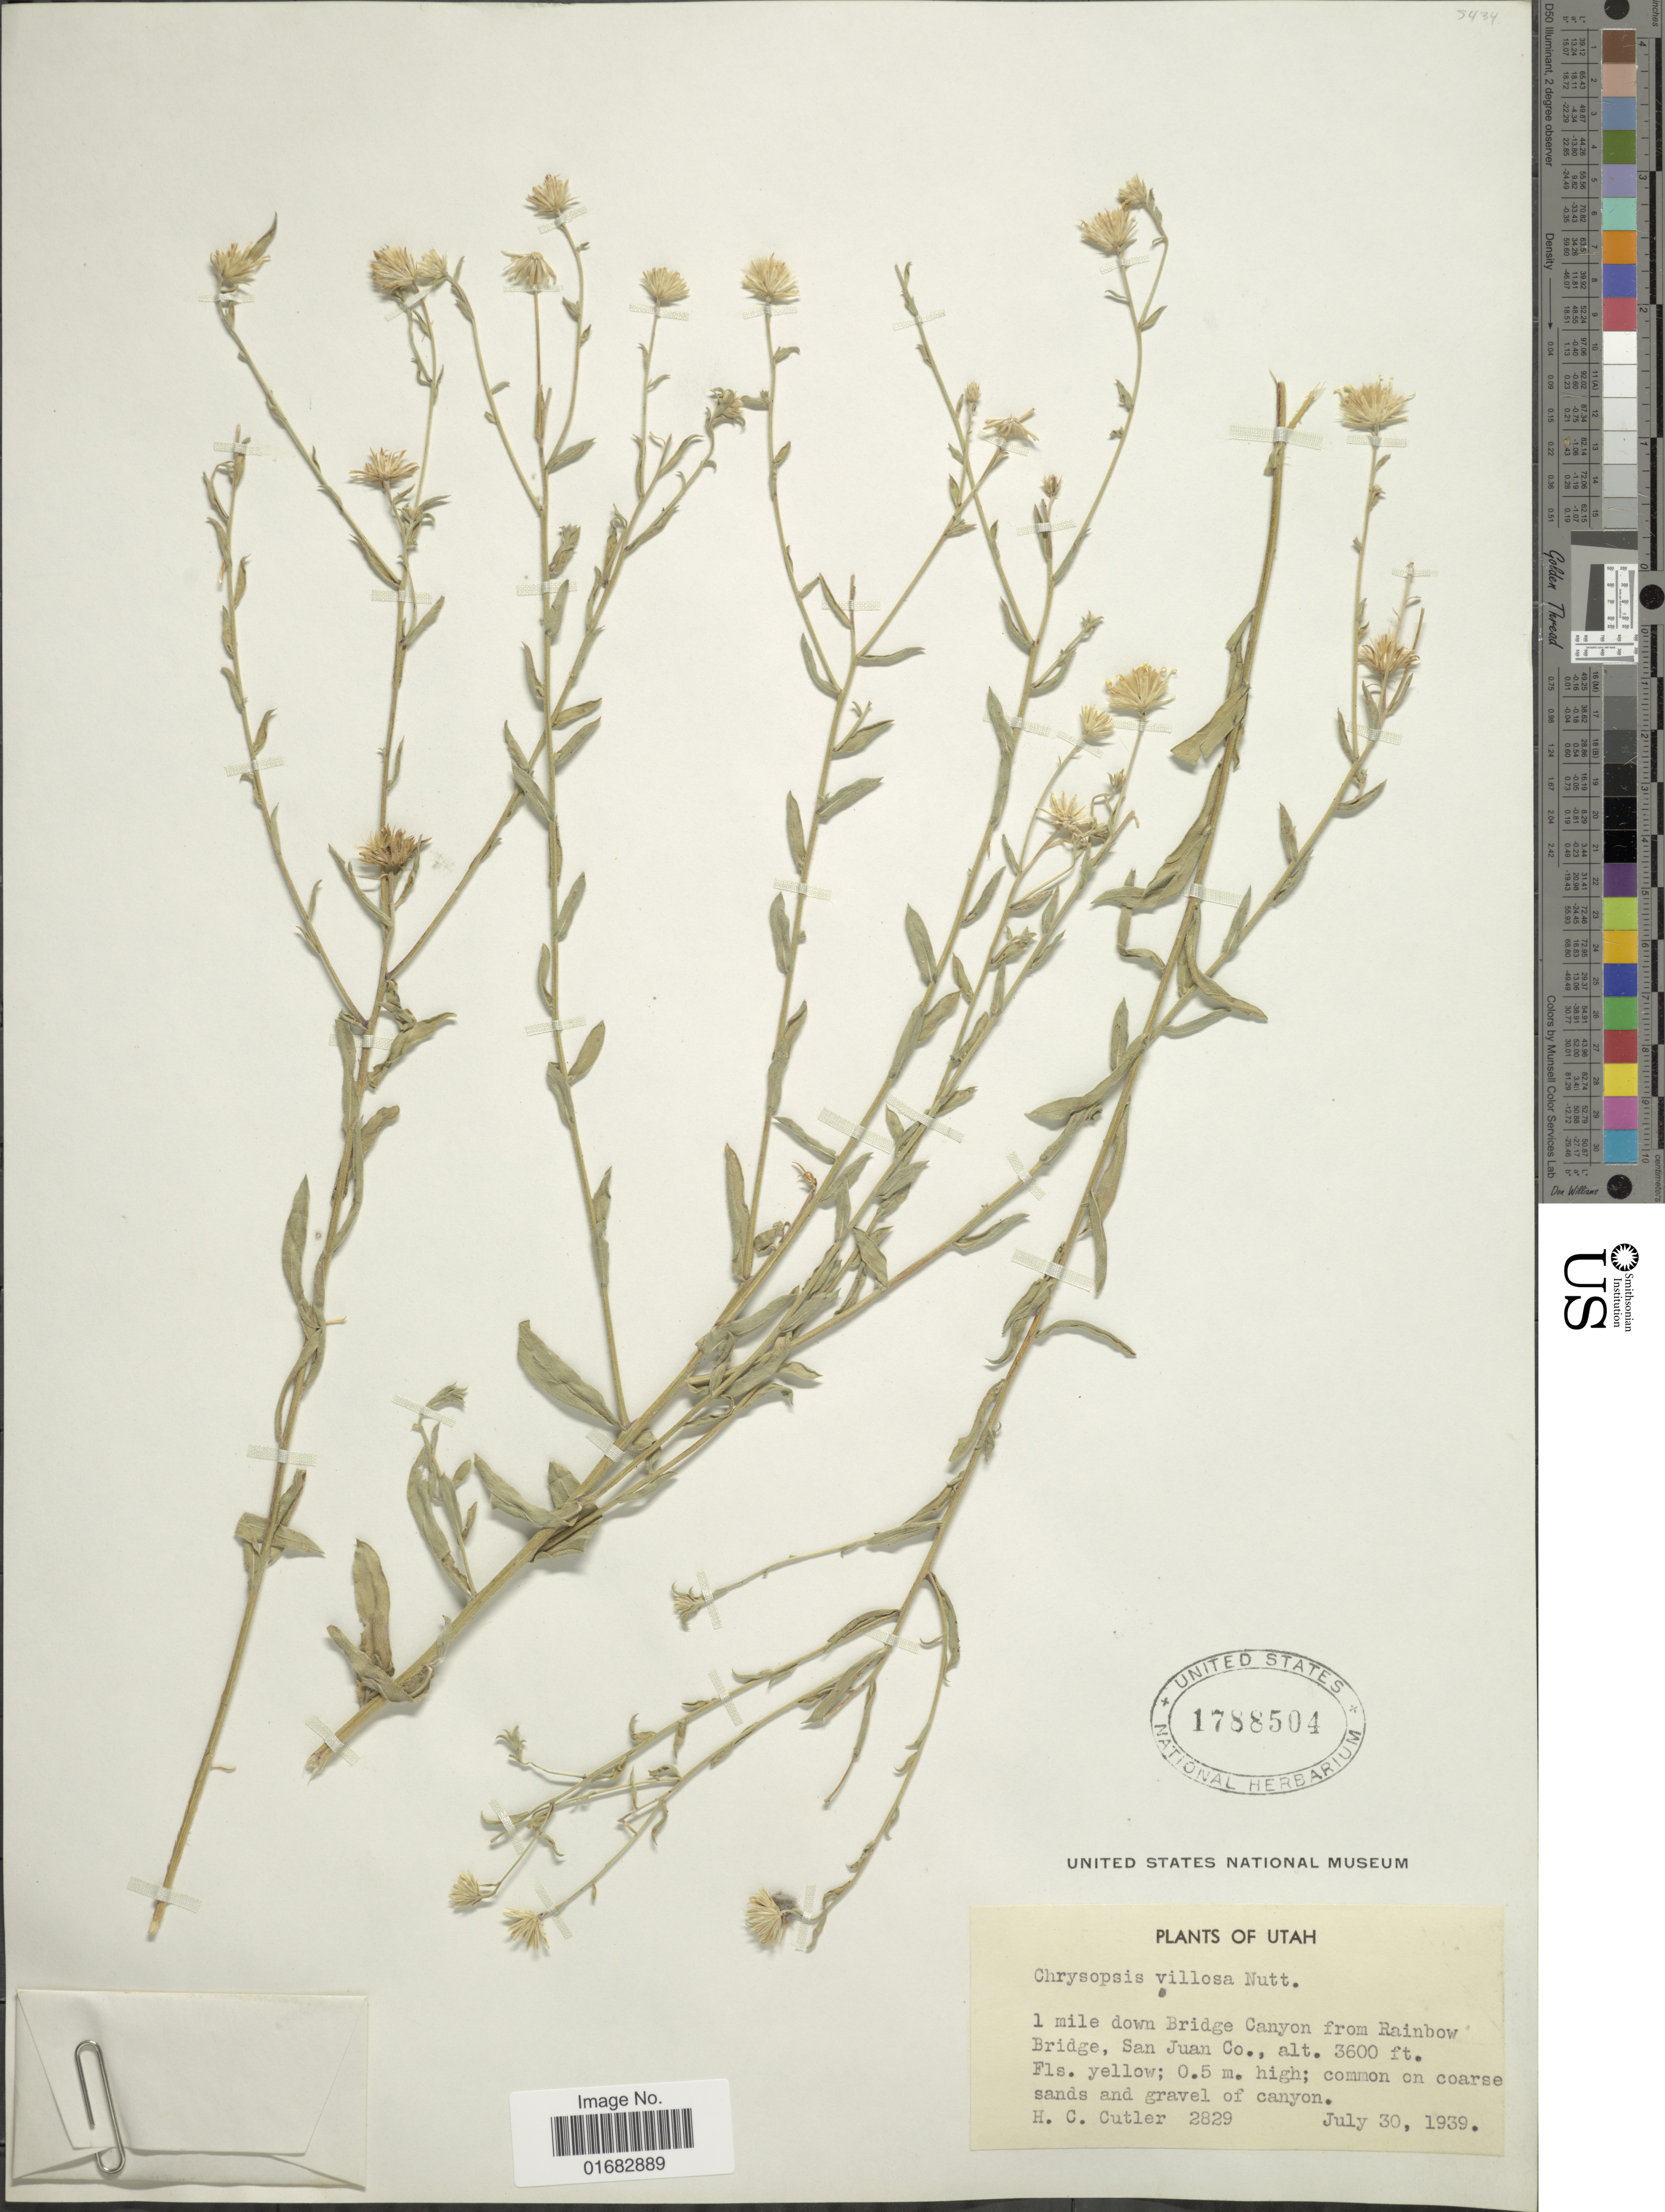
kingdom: Plantae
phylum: Tracheophyta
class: Magnoliopsida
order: Asterales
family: Asteraceae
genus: Heterotheca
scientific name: Heterotheca villosa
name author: (Pursh) Shinners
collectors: H. C. Cutler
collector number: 2829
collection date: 1939-07-30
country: United States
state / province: Utah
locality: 1 mile down Bridge Canyon from Rainbow Bridge, San Juan Co.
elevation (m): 1097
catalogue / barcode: US 1788504